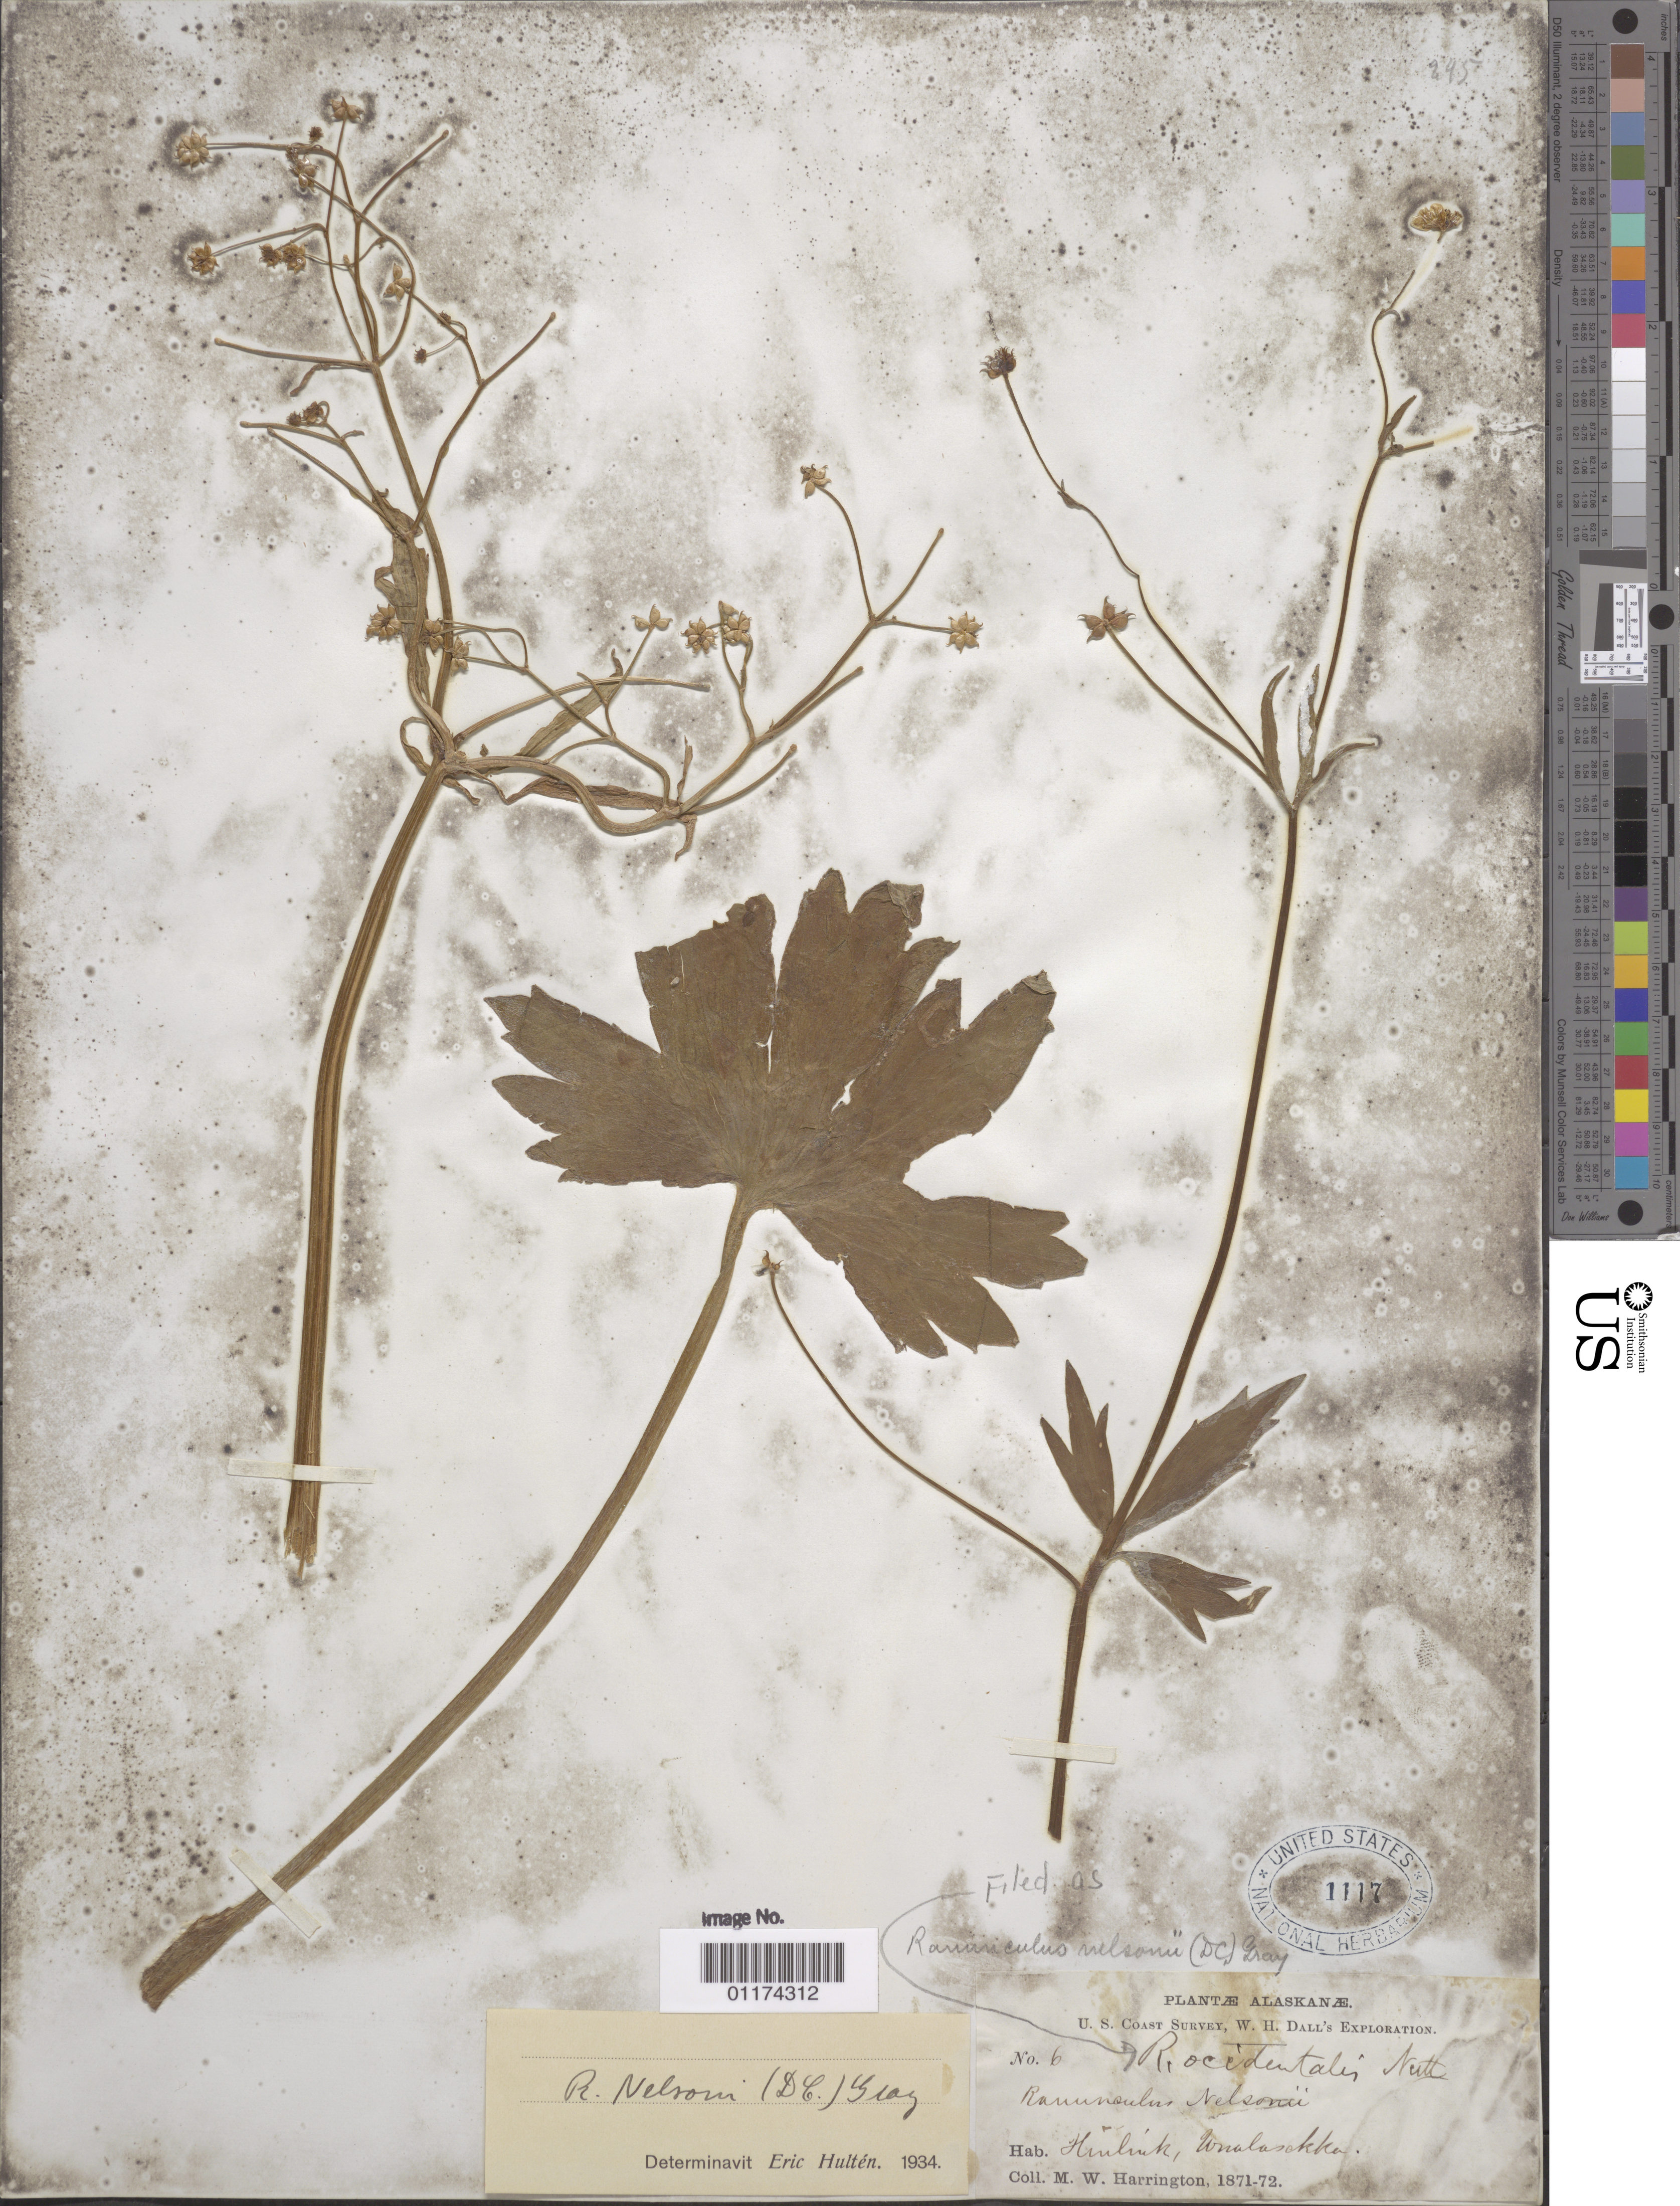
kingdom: Plantae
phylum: Tracheophyta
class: Magnoliopsida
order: Ranunculales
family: Ranunculaceae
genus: Ranunculus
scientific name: Ranunculus occidentalis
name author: Nutt.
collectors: M. W. Harrington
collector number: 6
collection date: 1871/1872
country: United States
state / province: Alaska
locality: Unalaska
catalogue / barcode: US 1117